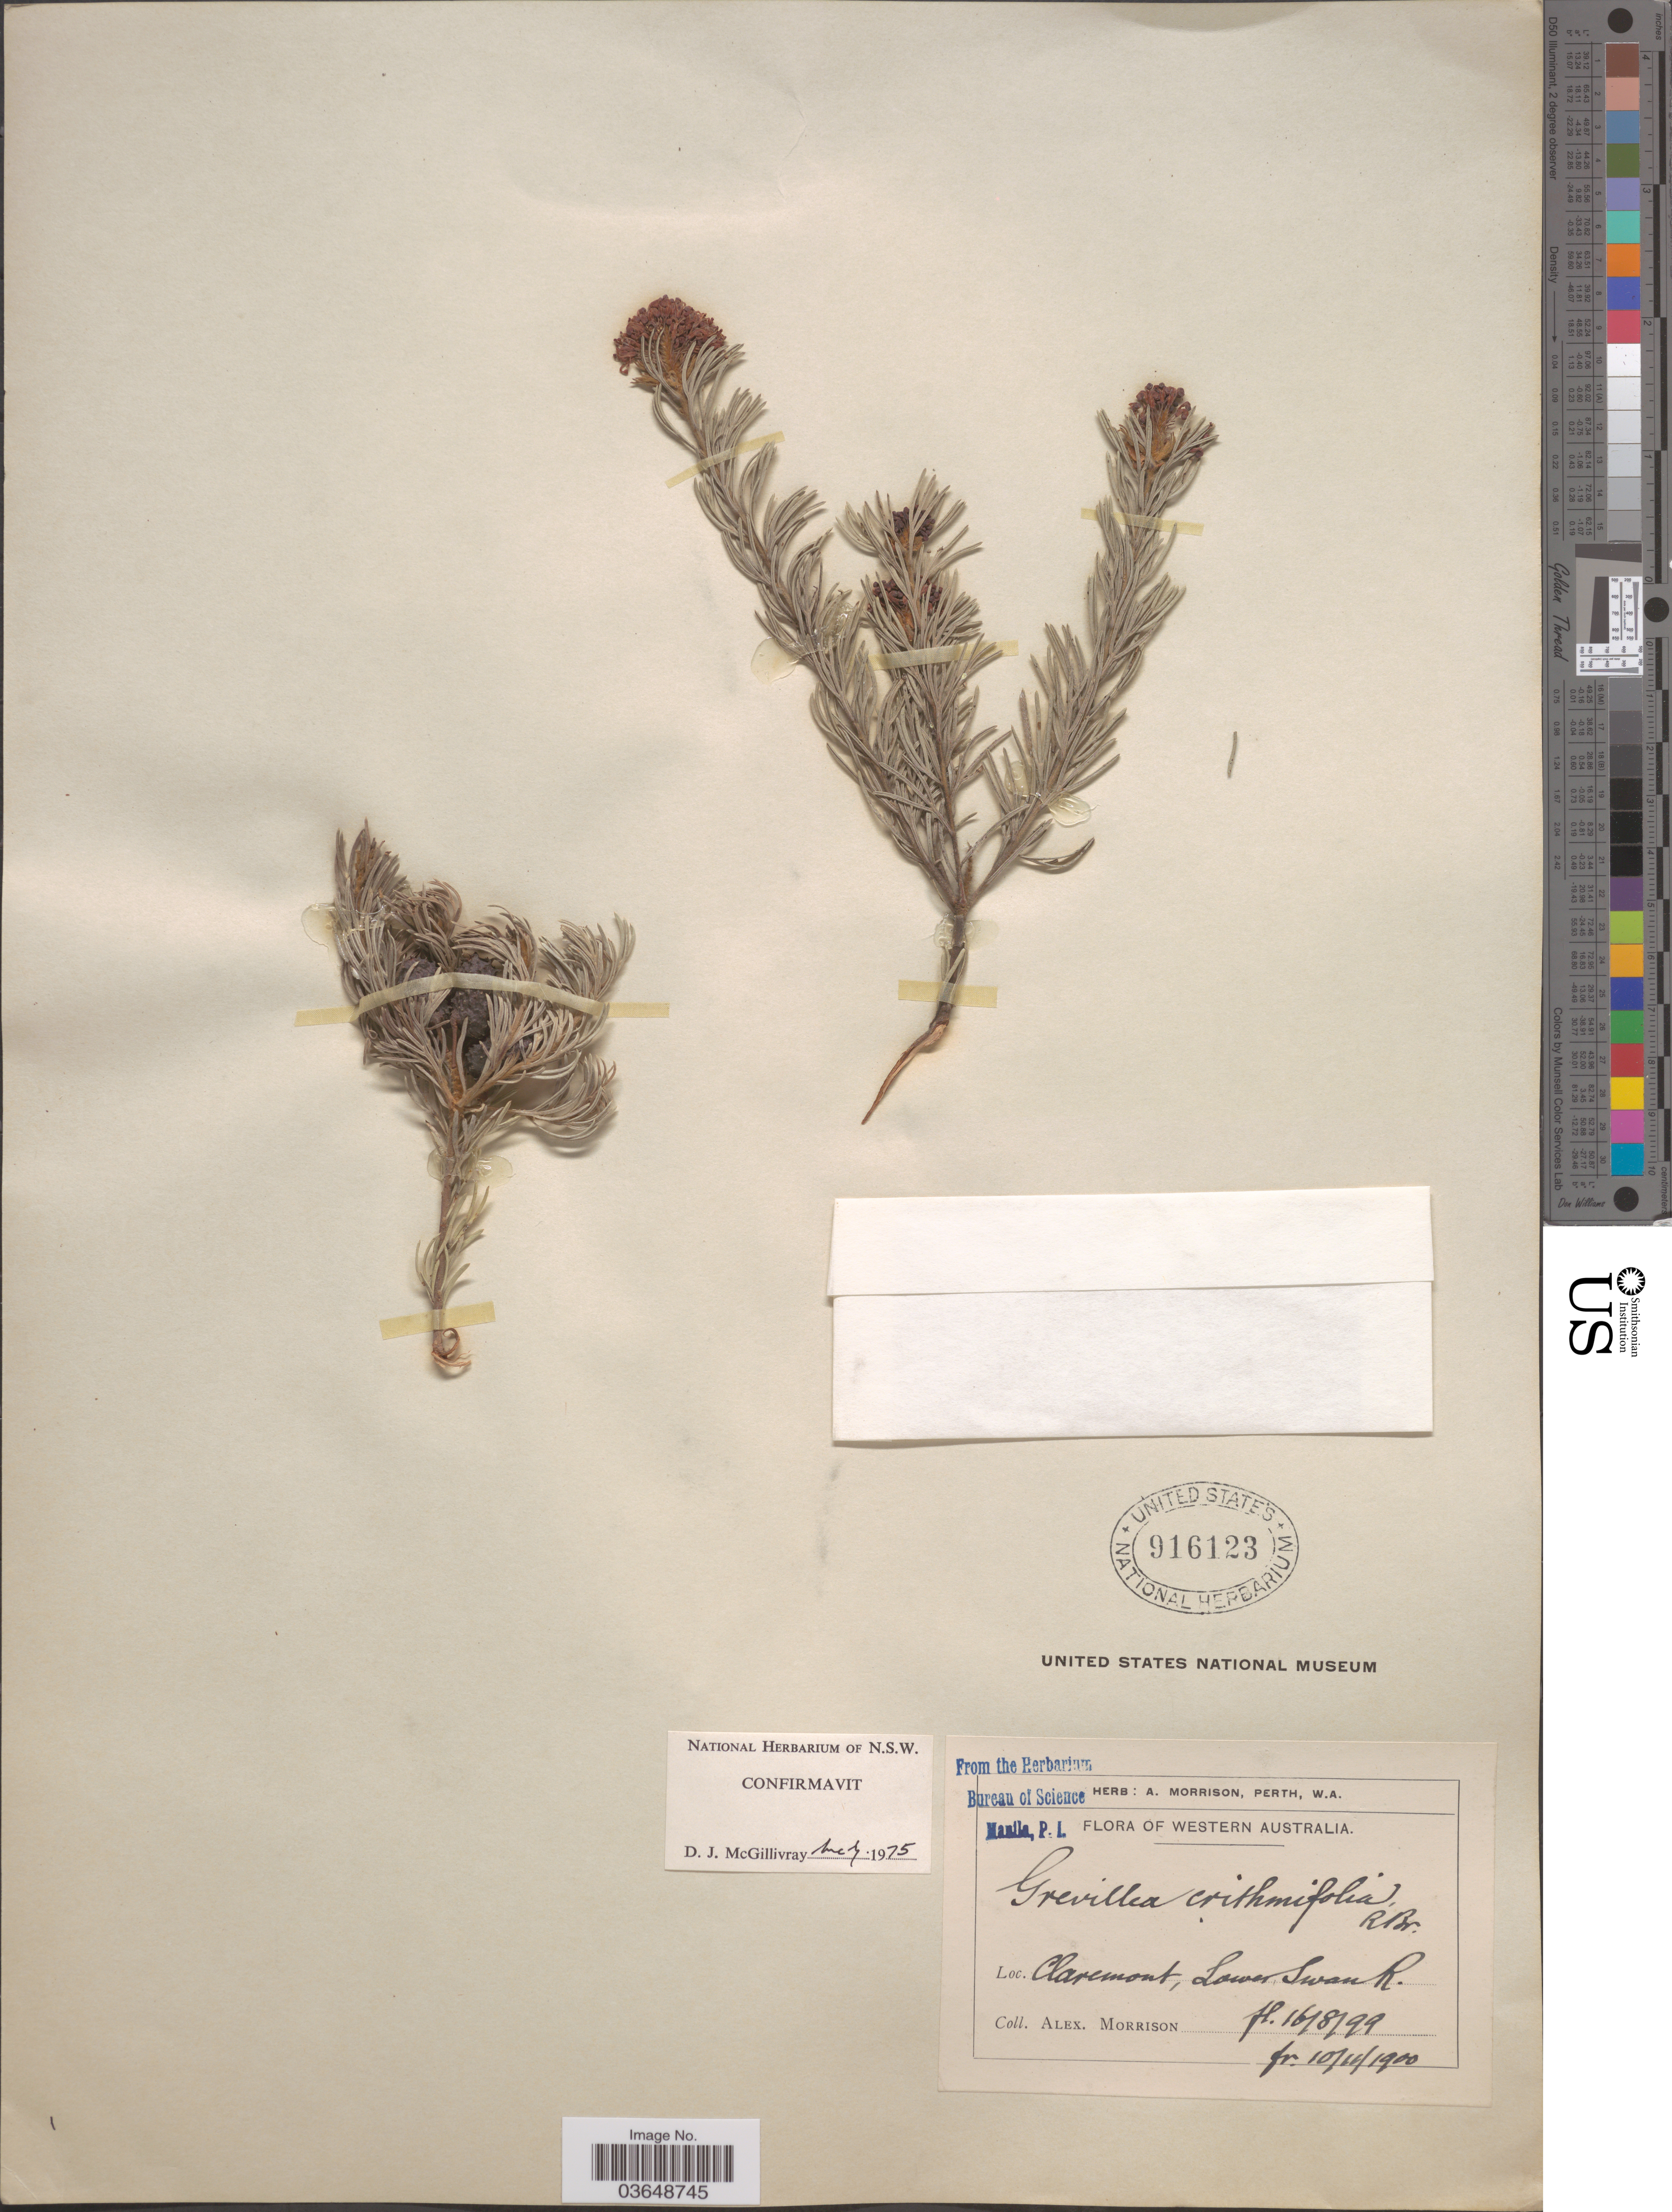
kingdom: Plantae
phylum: Tracheophyta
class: Magnoliopsida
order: Proteales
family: Proteaceae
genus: Grevillea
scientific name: Grevillea crithmifolia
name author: R. Br.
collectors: A. Morrison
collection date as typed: Transcribed d/m/y: 16/8/99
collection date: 1900-11-10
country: Australia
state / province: Western Australia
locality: Claremont, Lower Swan R.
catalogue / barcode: US 916123